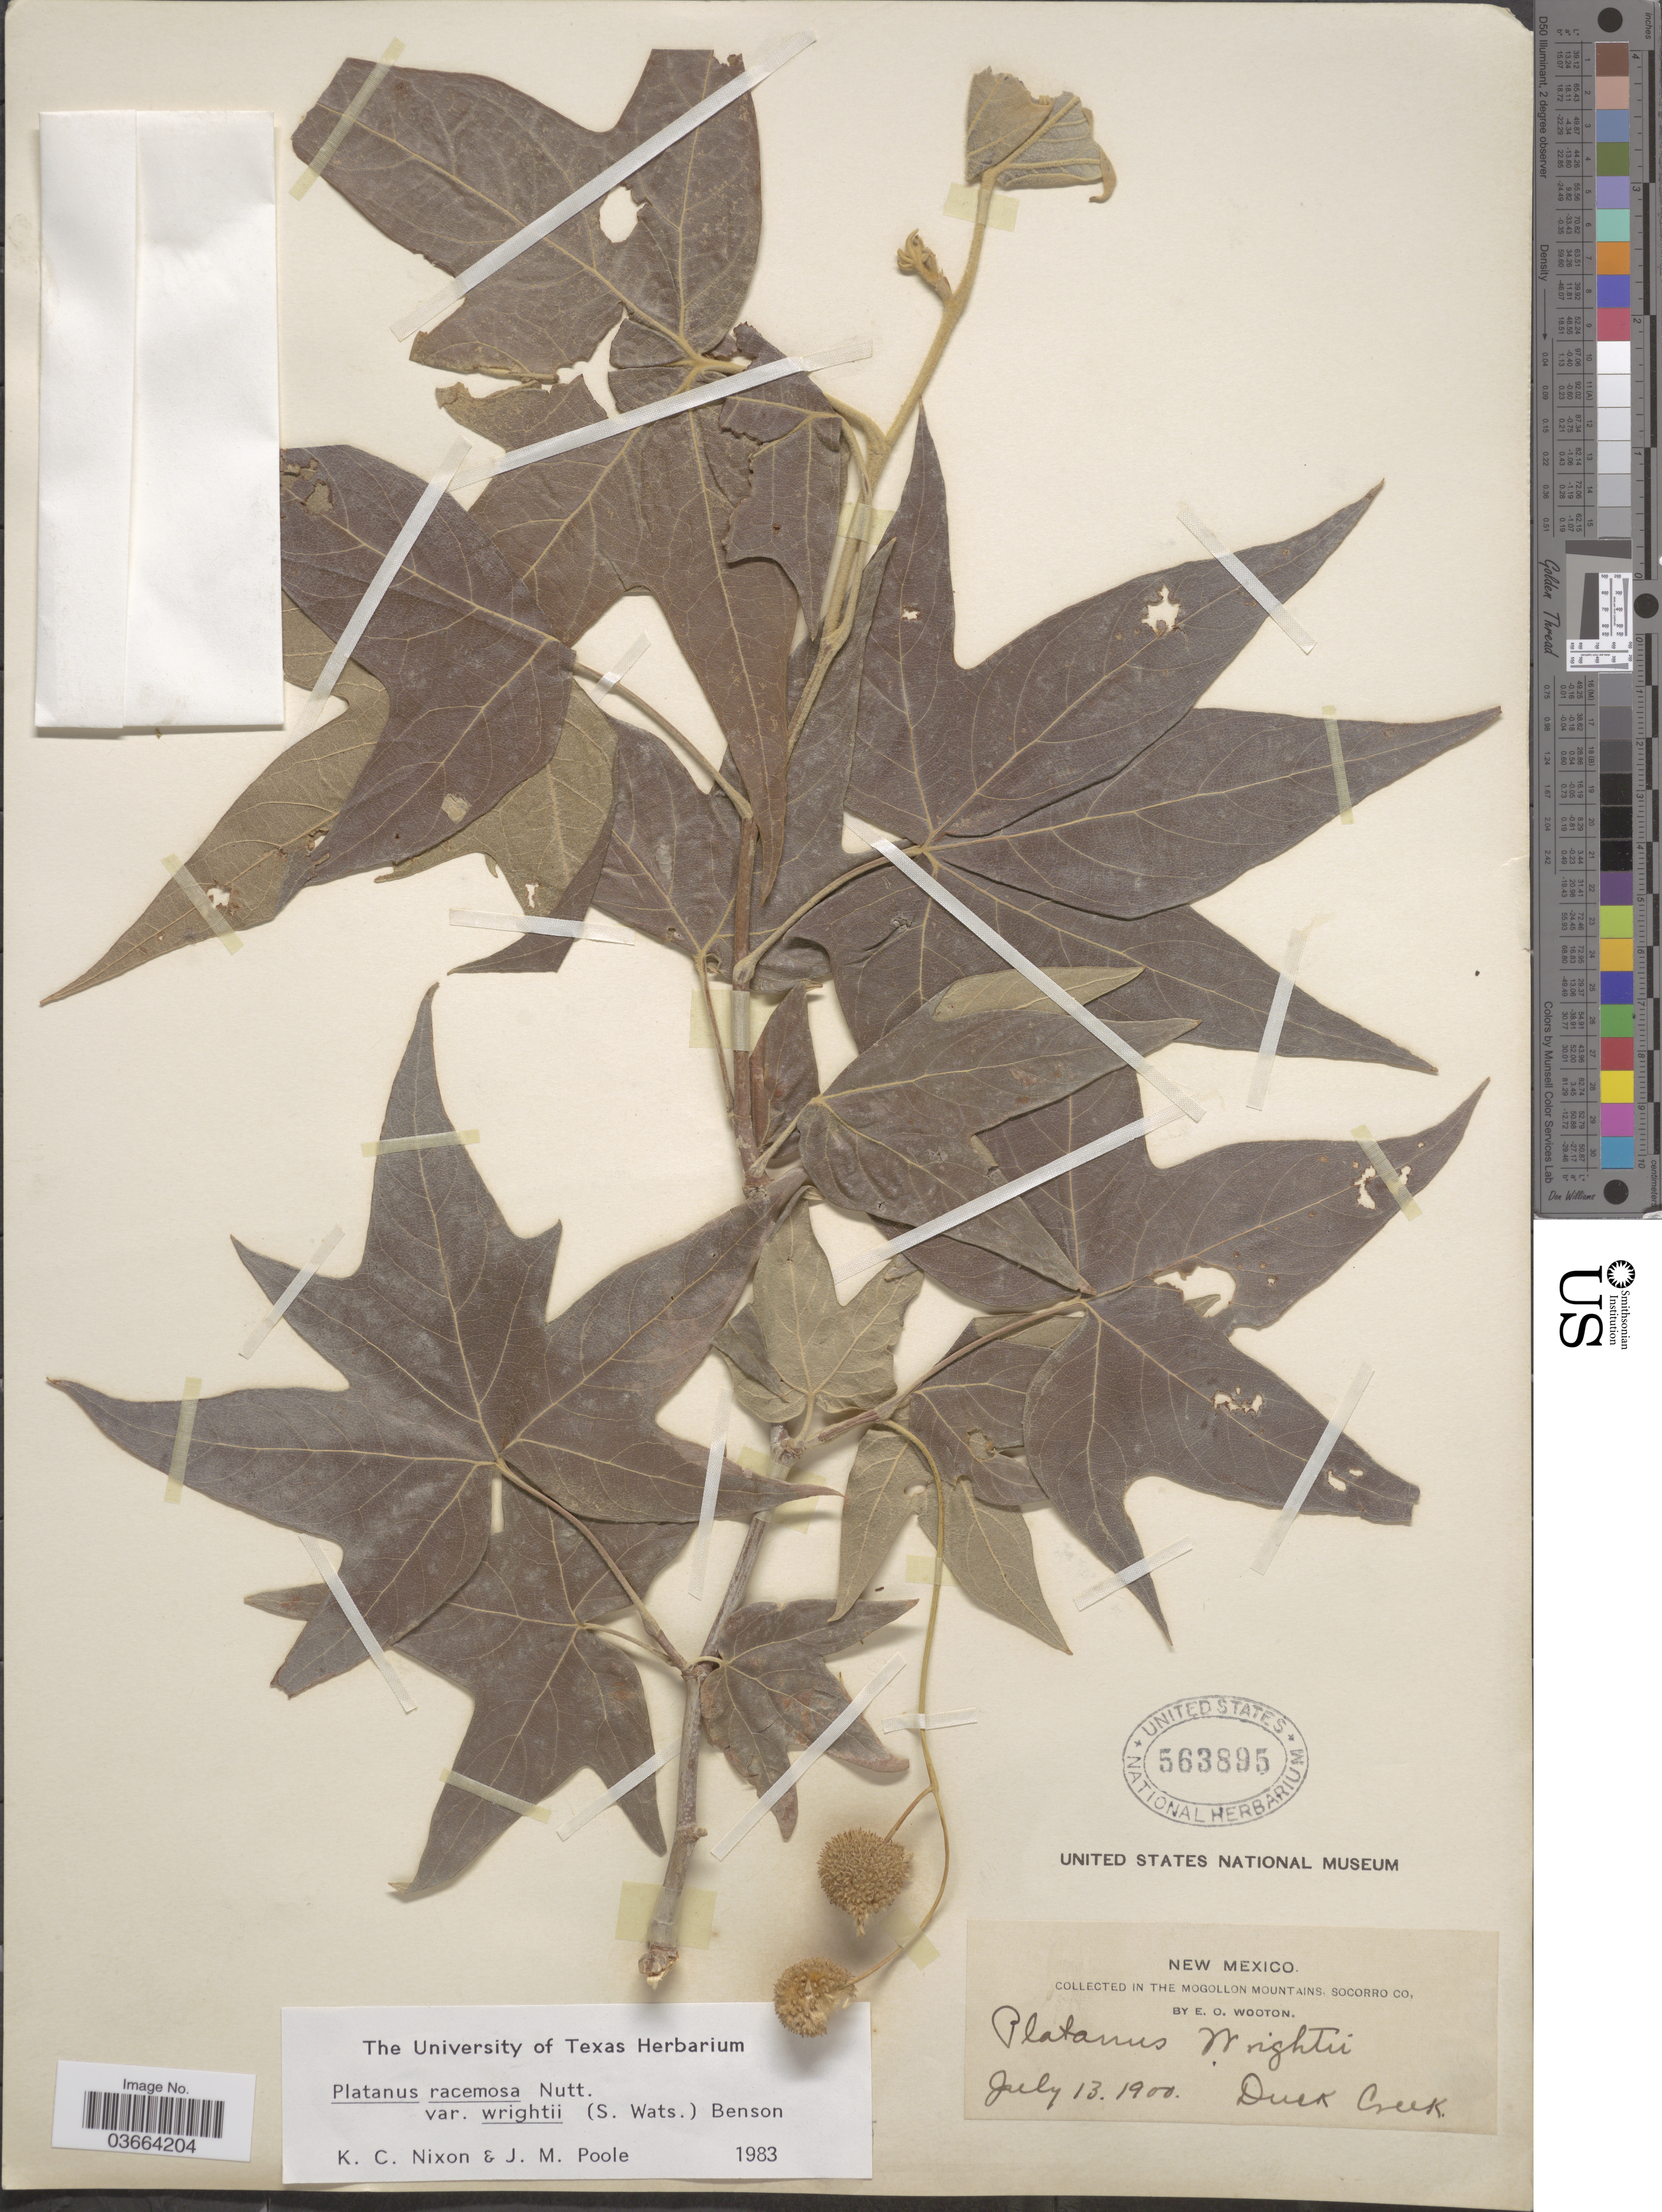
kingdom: Plantae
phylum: Tracheophyta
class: Magnoliopsida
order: Proteales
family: Platanaceae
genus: Platanus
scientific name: Platanus racemosa var. wrightii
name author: (S. Watson) L.D. Benson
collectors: E. O. Wooton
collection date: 1900-07-13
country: United States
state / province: New Mexico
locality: In the Mogollon Mountains. Socorro Co. Dusk Creek.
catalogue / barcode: US 563895